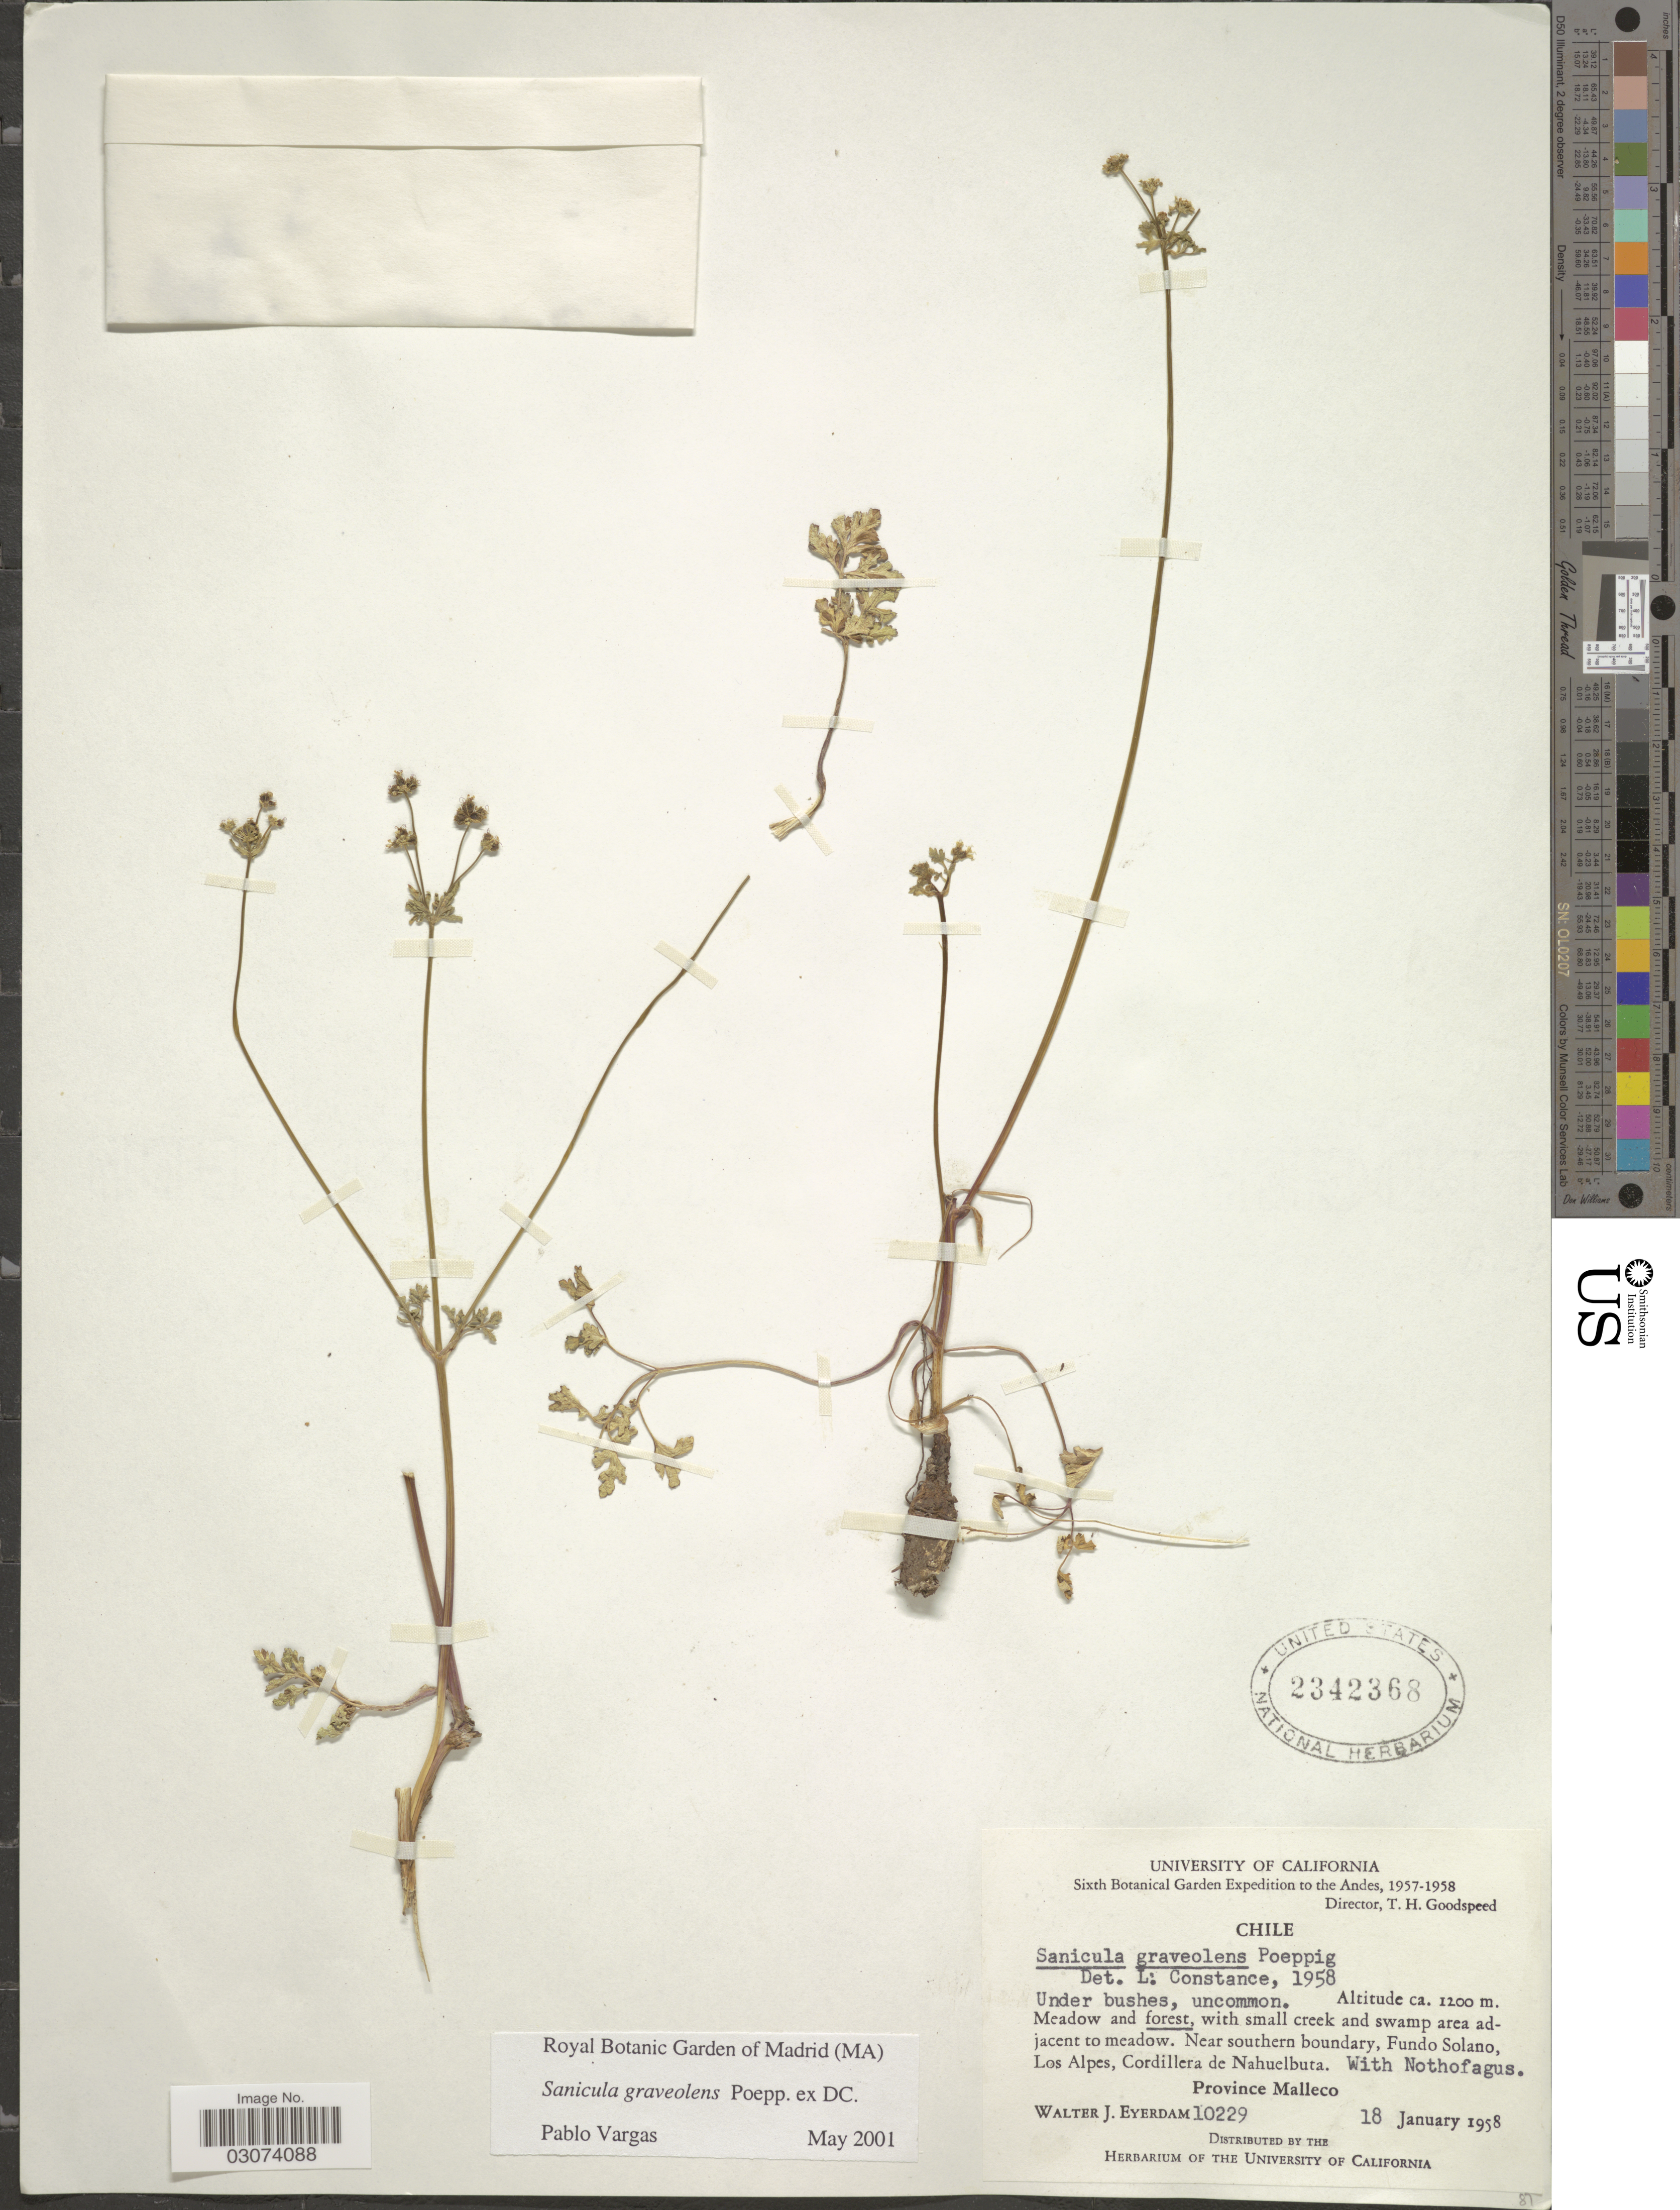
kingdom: Plantae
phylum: Tracheophyta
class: Magnoliopsida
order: Apiales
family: Apiaceae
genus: Sanicula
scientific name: Sanicula graveolens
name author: Poepp. ex DC.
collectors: W. J. Eyerdam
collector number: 10229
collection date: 1958-01-18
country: Chile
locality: Near southern boundary, Fundo Solano, Los Alpes, Cordillera de Nahuelbuta. Province Malleco.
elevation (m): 1200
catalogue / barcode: US 2342368